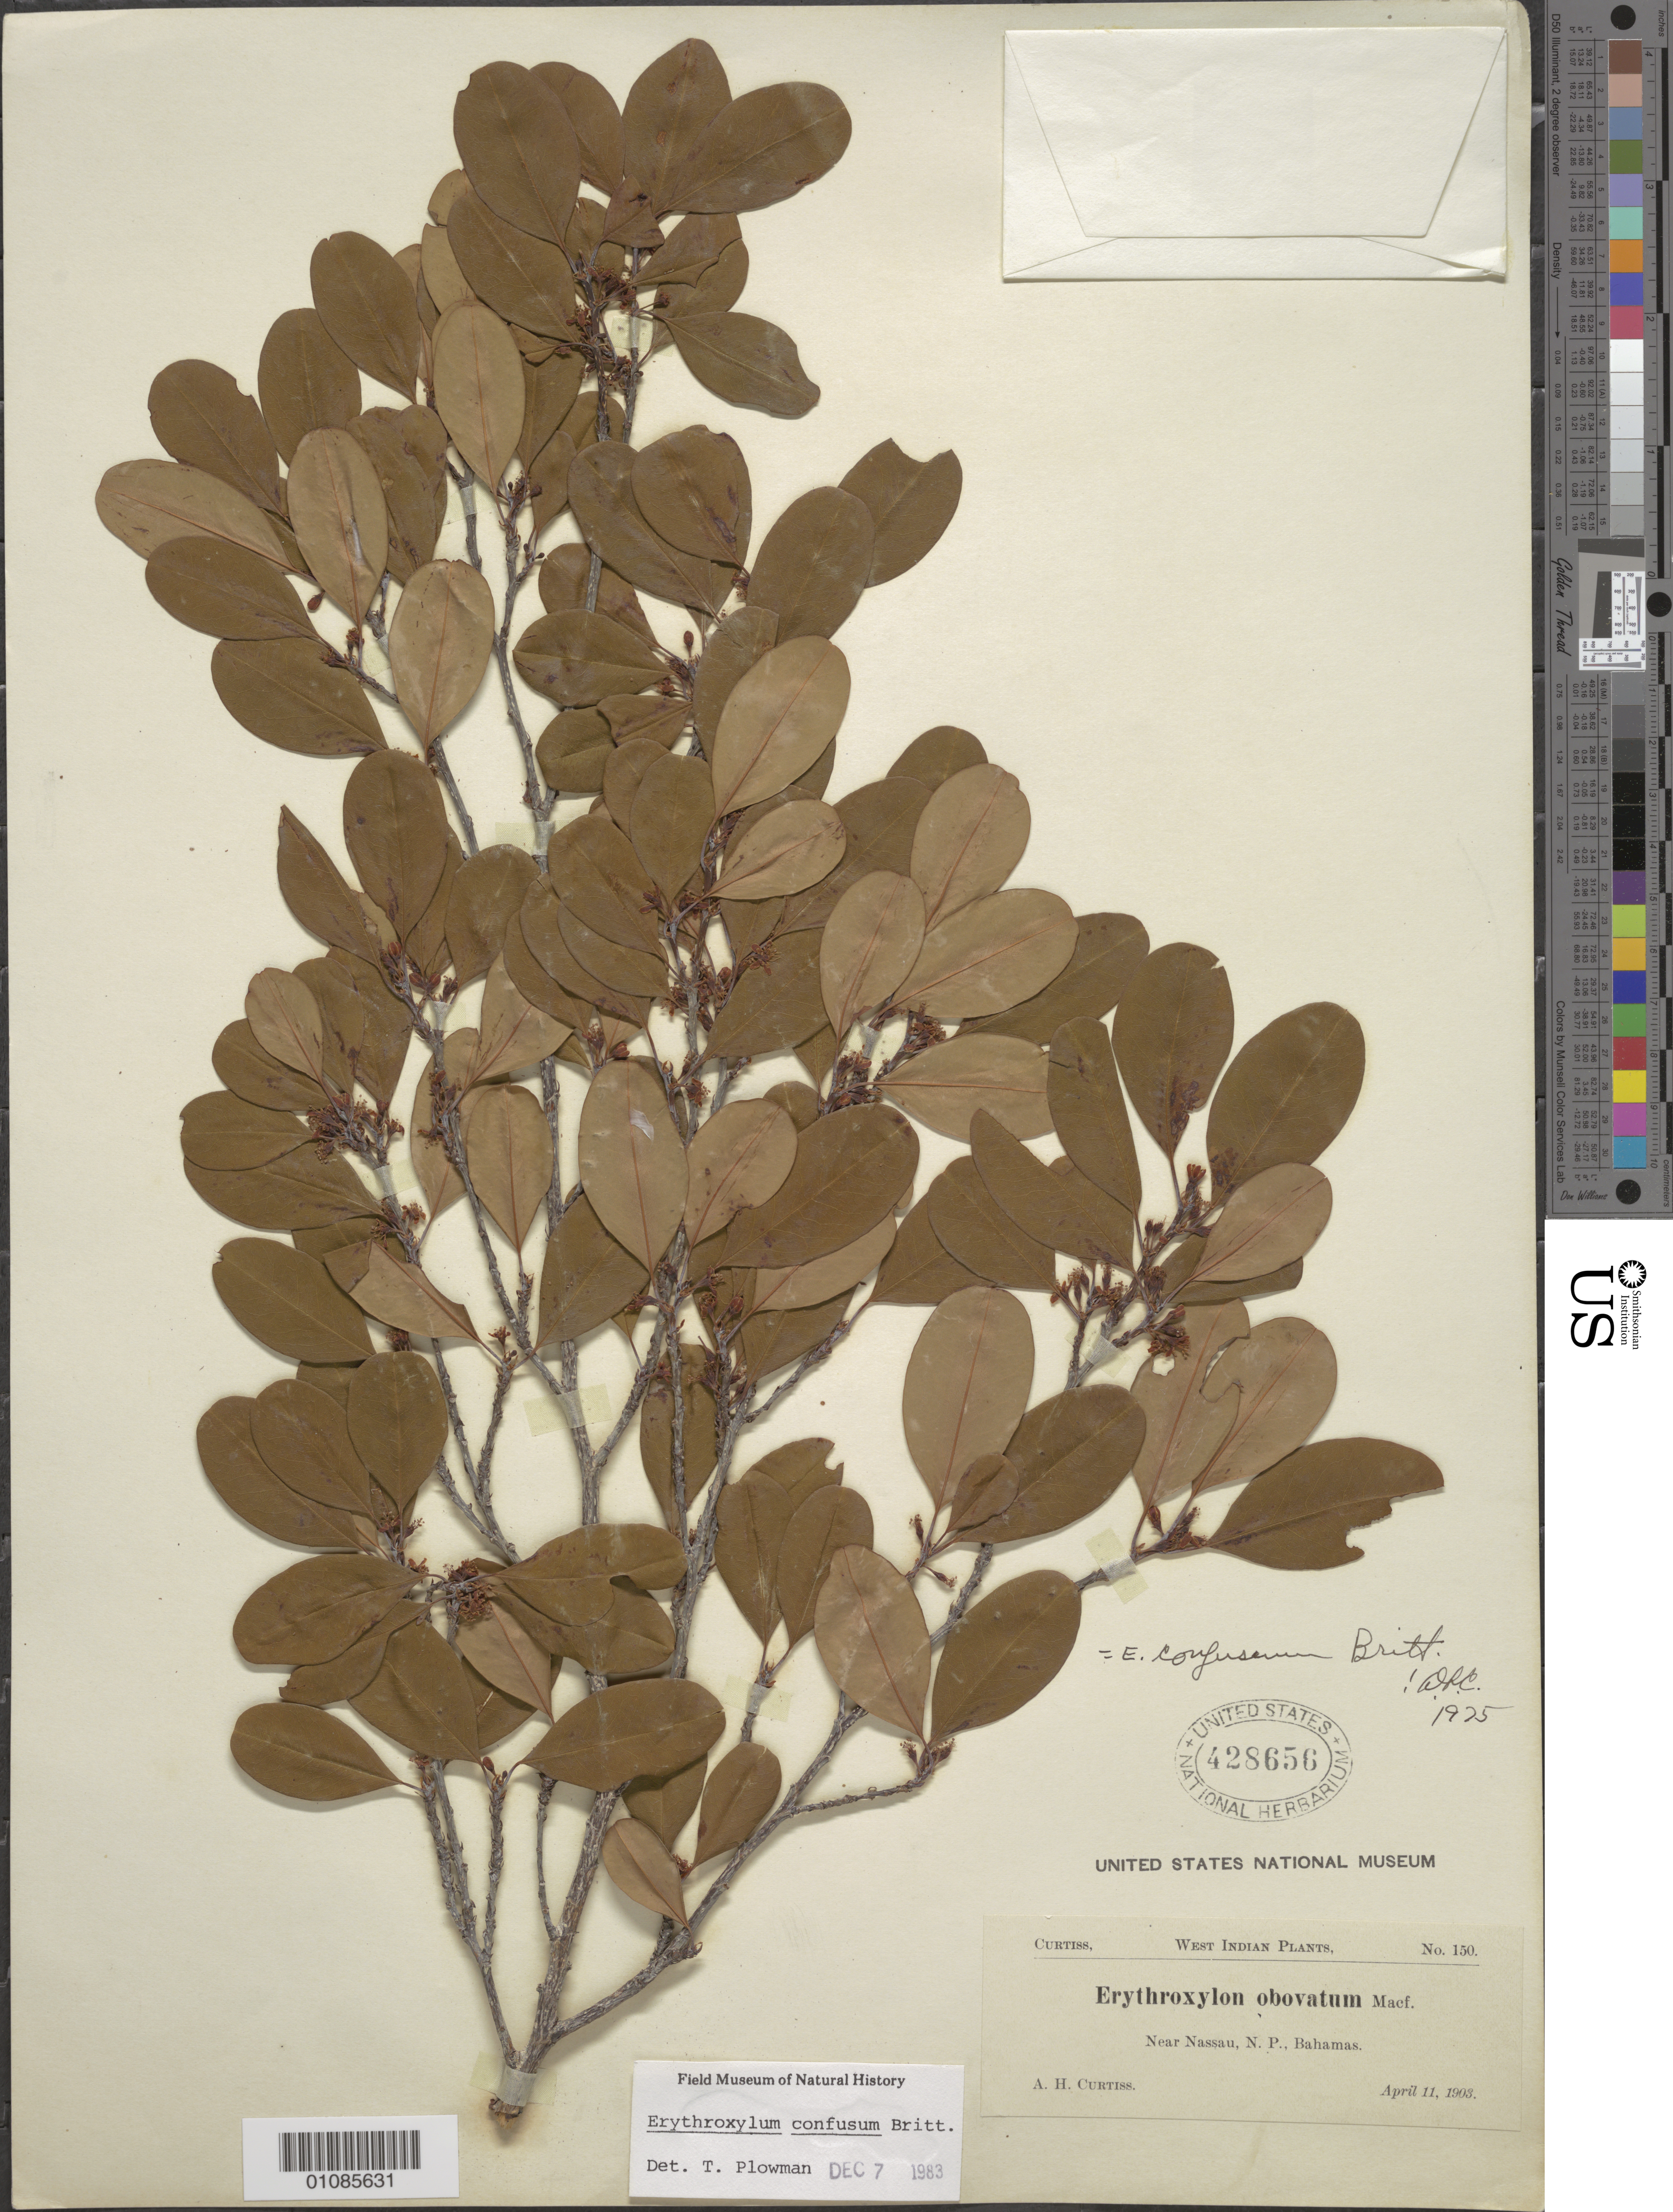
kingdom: Plantae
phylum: Tracheophyta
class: Magnoliopsida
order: Malpighiales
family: Erythroxylaceae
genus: Erythroxylum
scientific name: Erythroxylum confusum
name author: Britton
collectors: A. H. Curtiss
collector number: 150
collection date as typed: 11 Apr 1903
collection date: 1903-04-11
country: Bahamas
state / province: New Providence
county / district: Nassau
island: New Providence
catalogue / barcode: US 428656